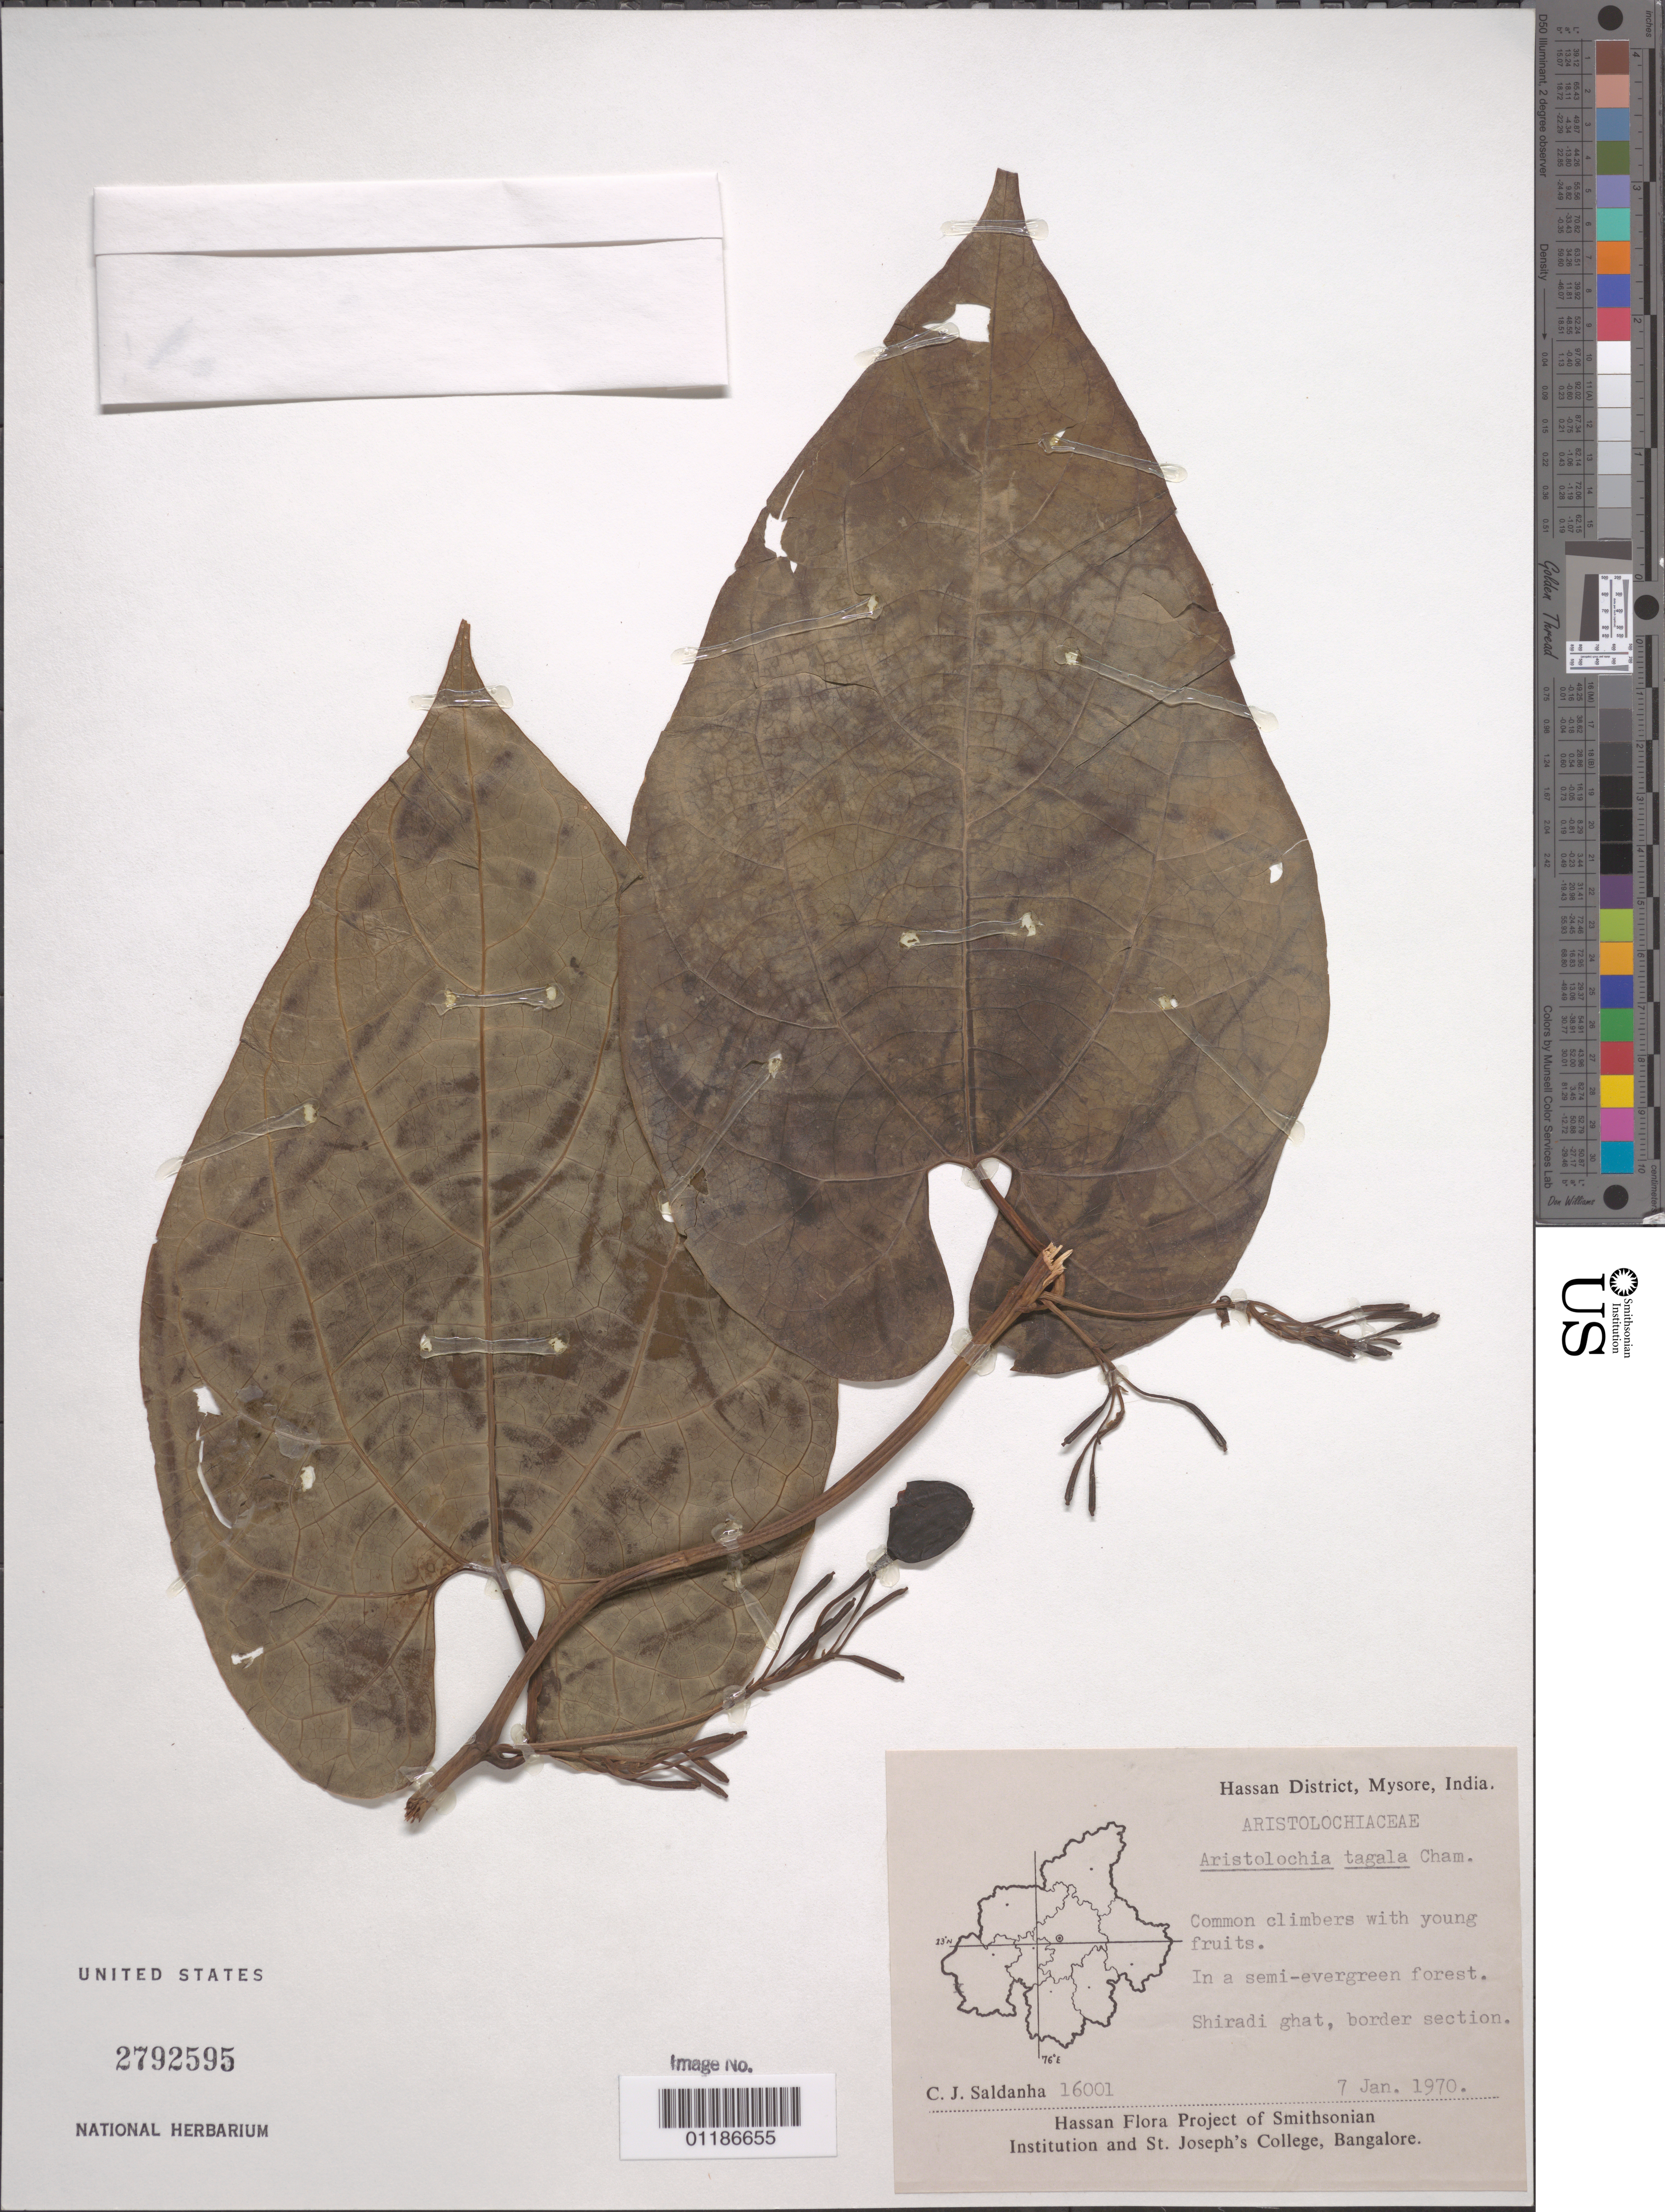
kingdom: Plantae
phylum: Tracheophyta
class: Magnoliopsida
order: Piperales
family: Aristolochiaceae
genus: Aristolochia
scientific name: Aristolochia tagala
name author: Cham.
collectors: C. J. Saldanha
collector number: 16001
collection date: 1970-01-07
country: India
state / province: Karnataka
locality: Shiradi ghat, border section, Hassan District, Mysore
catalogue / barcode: US 2792595